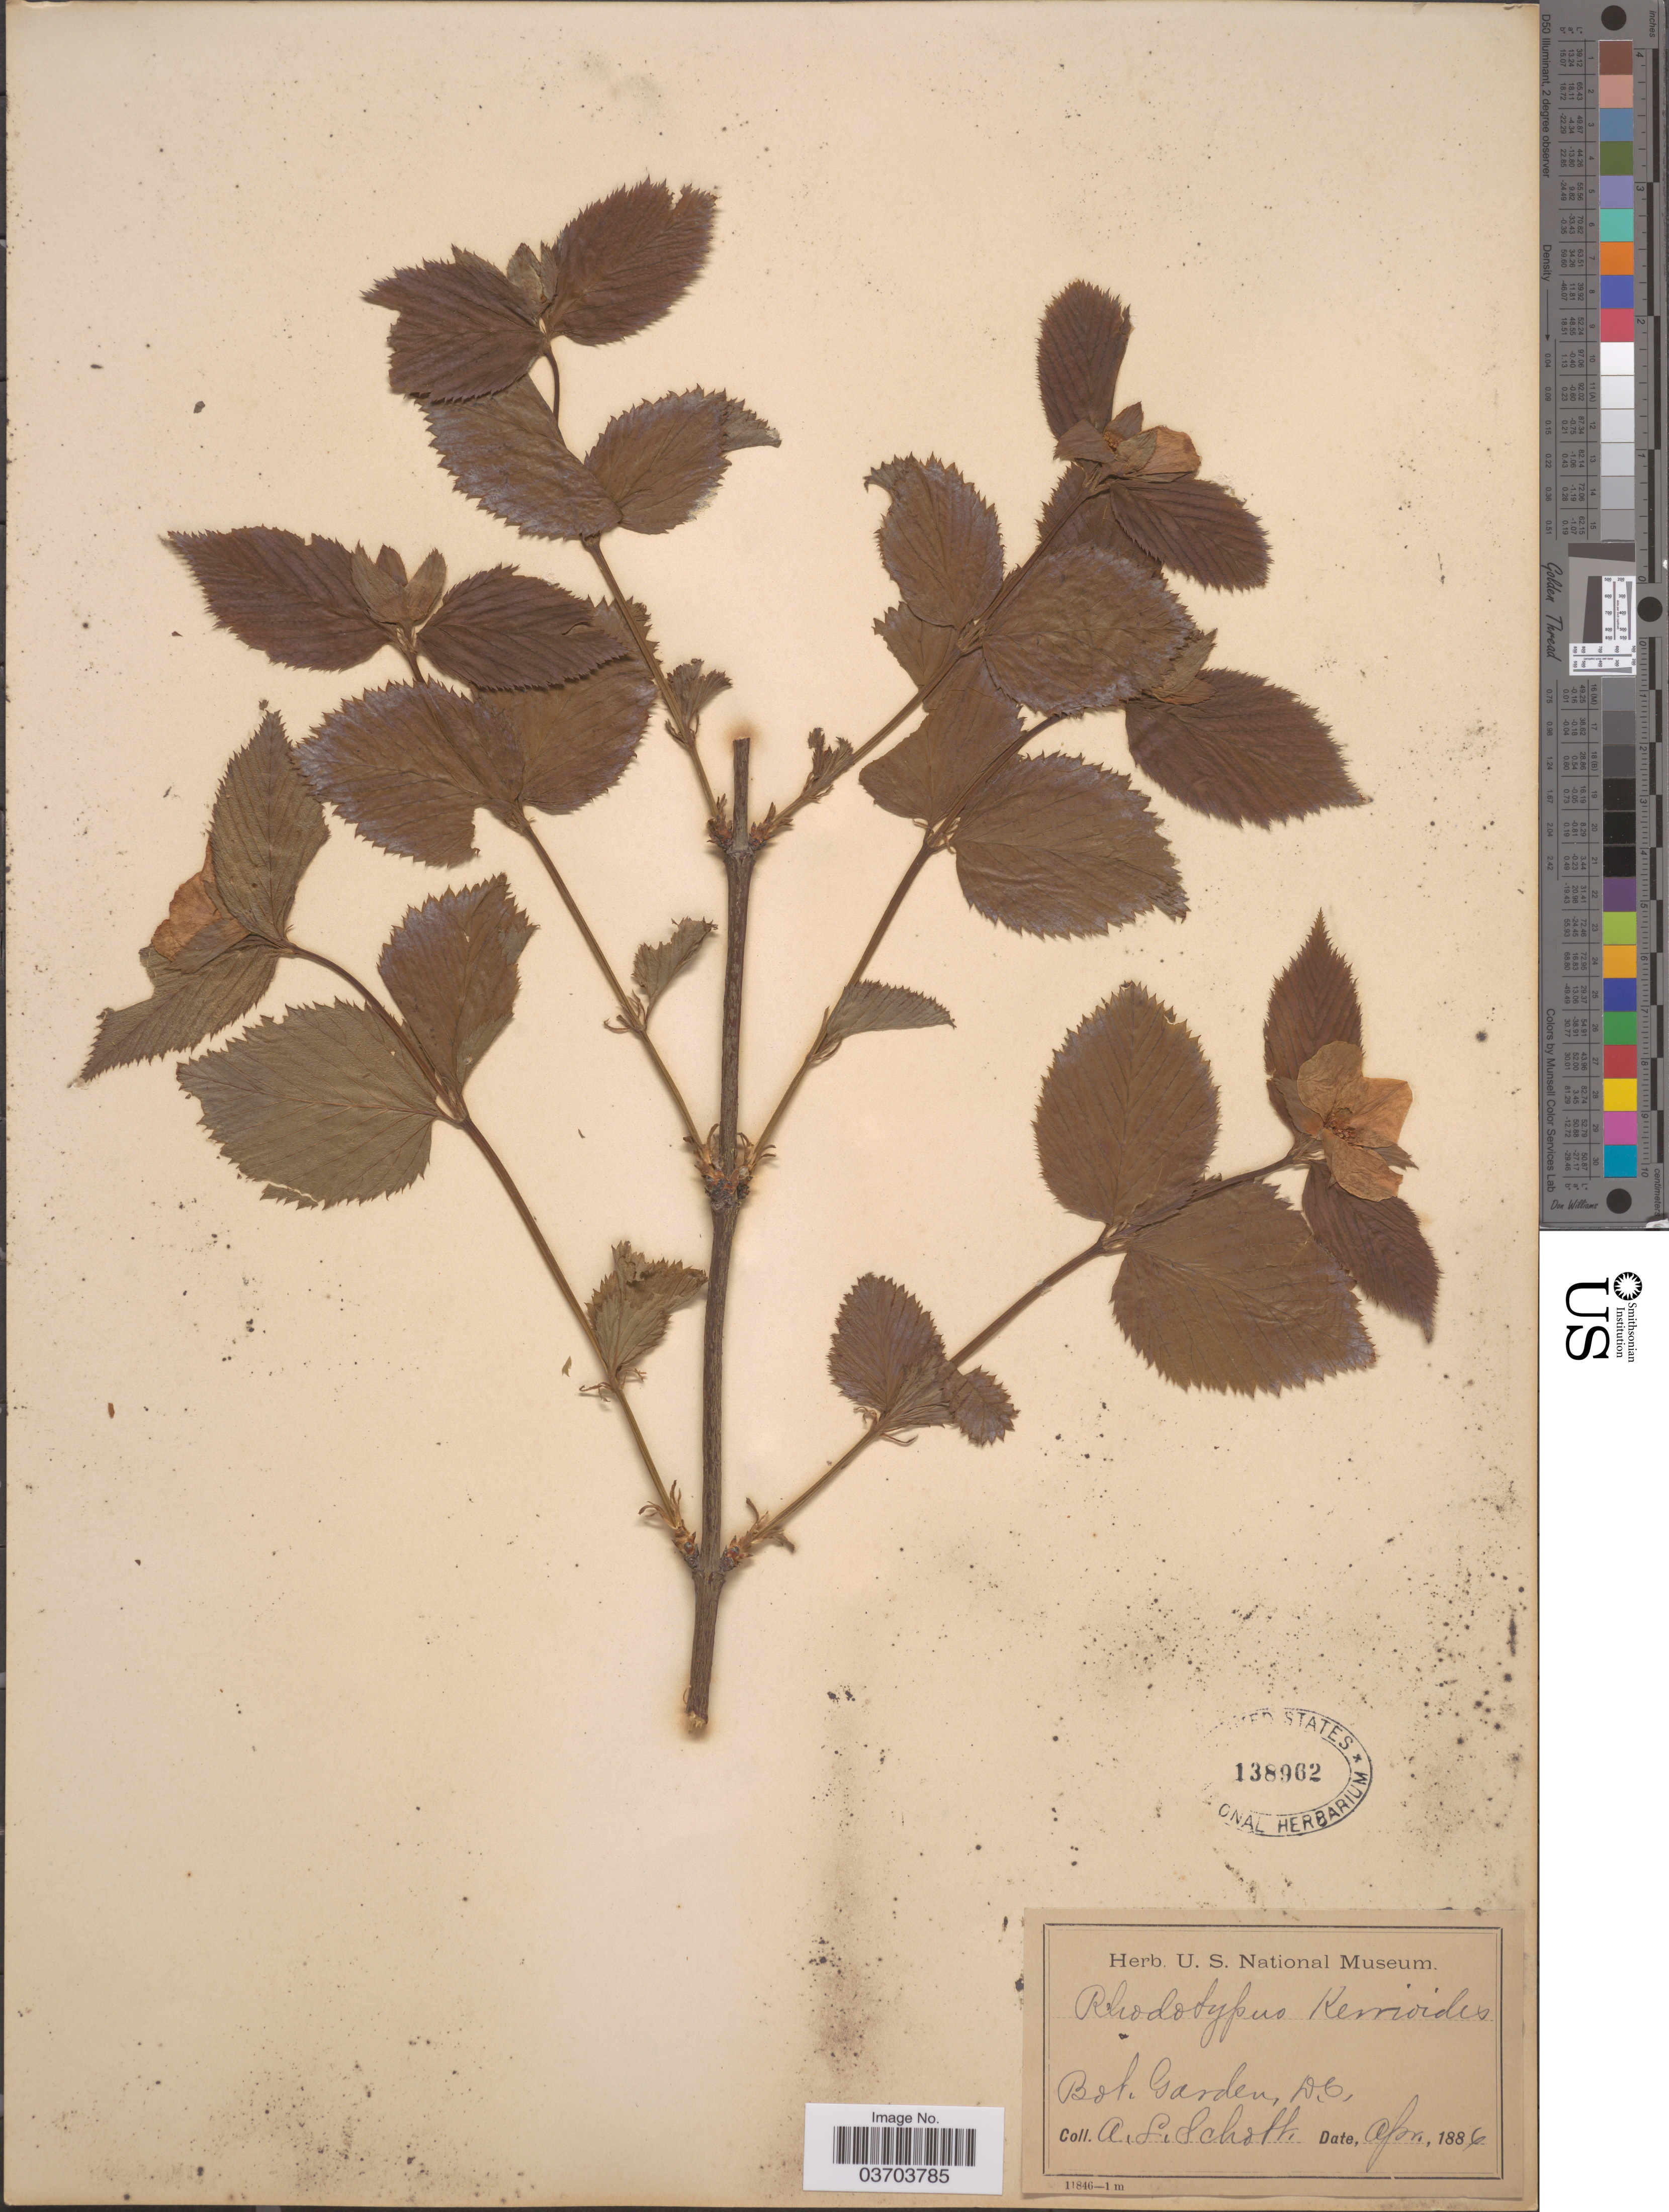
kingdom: Plantae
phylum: Tracheophyta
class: Magnoliopsida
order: Rosales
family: Rosaceae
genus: Rhodotypos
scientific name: Rhodotypos scandens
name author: (Thunb.) Makino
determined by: Strong, Mark T., (BOT), Smithsonian Institution - National Museum of Natural History (UNITED STATES)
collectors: A. L. Schott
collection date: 1886-04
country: United States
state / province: District of Columbia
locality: Bot. Garden, D.C.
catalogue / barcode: US 138962